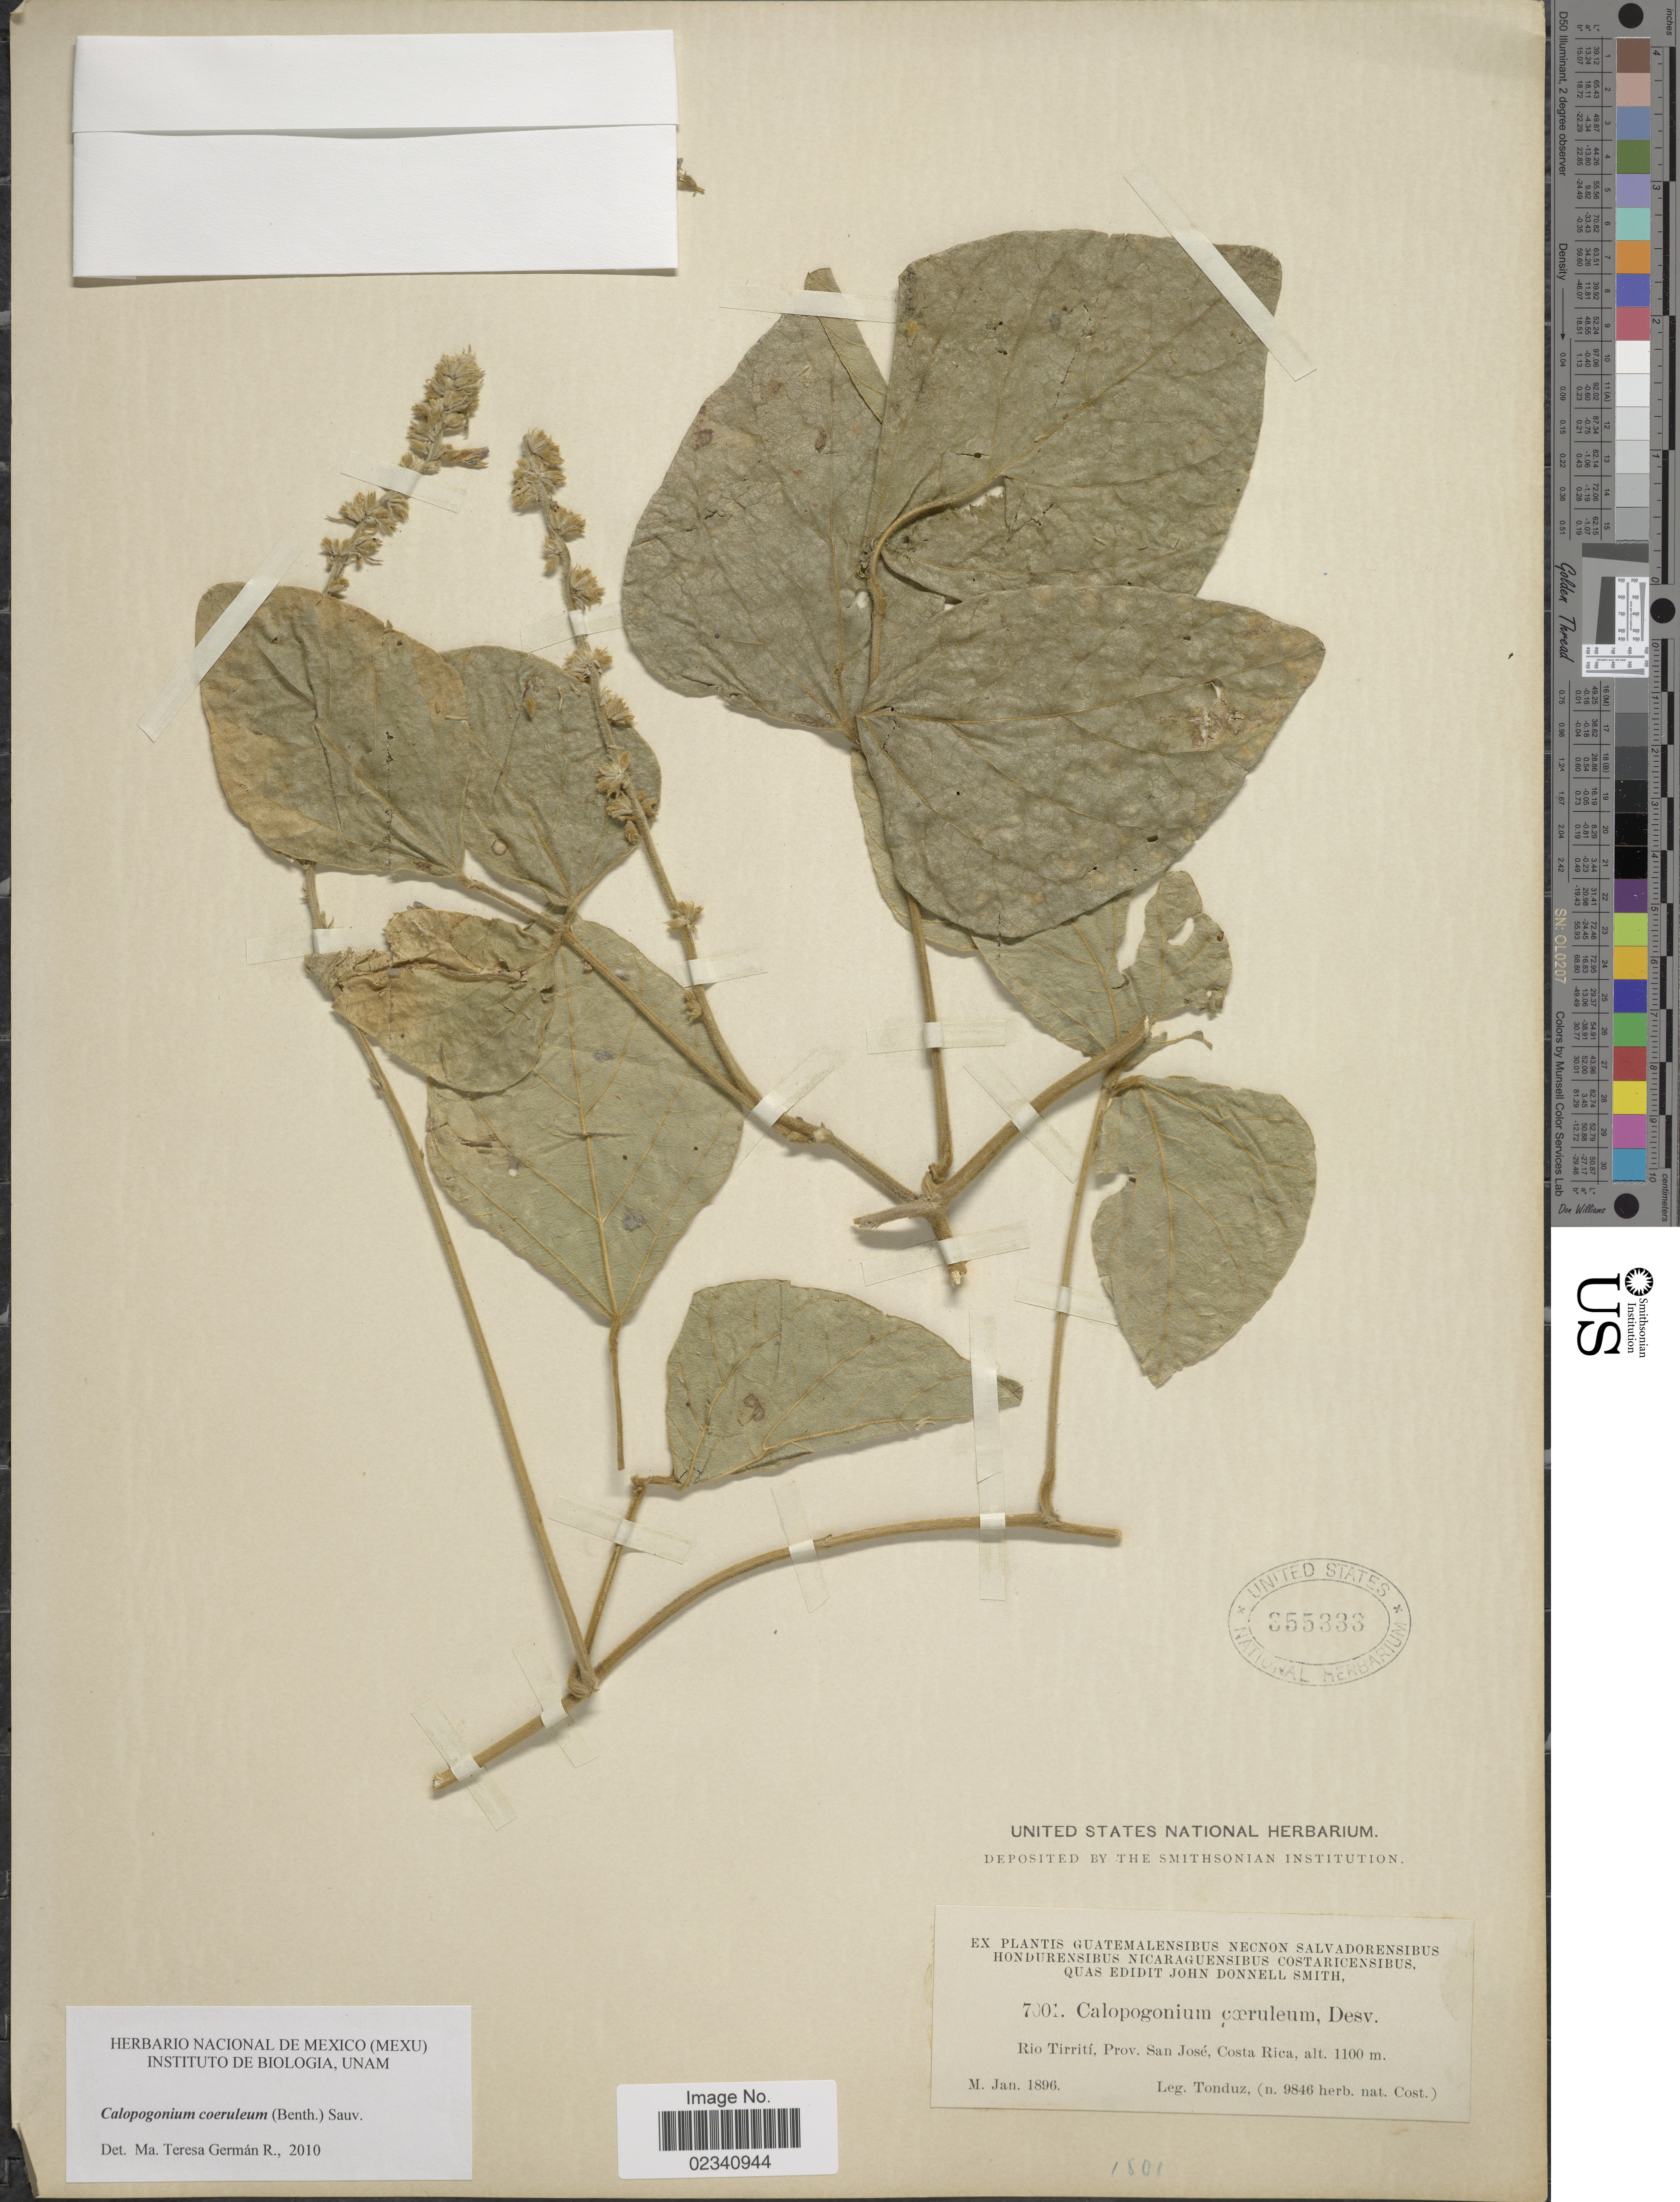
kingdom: Plantae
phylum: Tracheophyta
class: Magnoliopsida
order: Fabales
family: Fabaceae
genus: Calopogonium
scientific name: Calopogonium caeruleum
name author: (Benth.) C. Wright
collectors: A. Tonduz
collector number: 7001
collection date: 1896-01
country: Costa Rica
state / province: San José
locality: Rio Tirriti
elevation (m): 1100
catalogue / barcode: US 355333